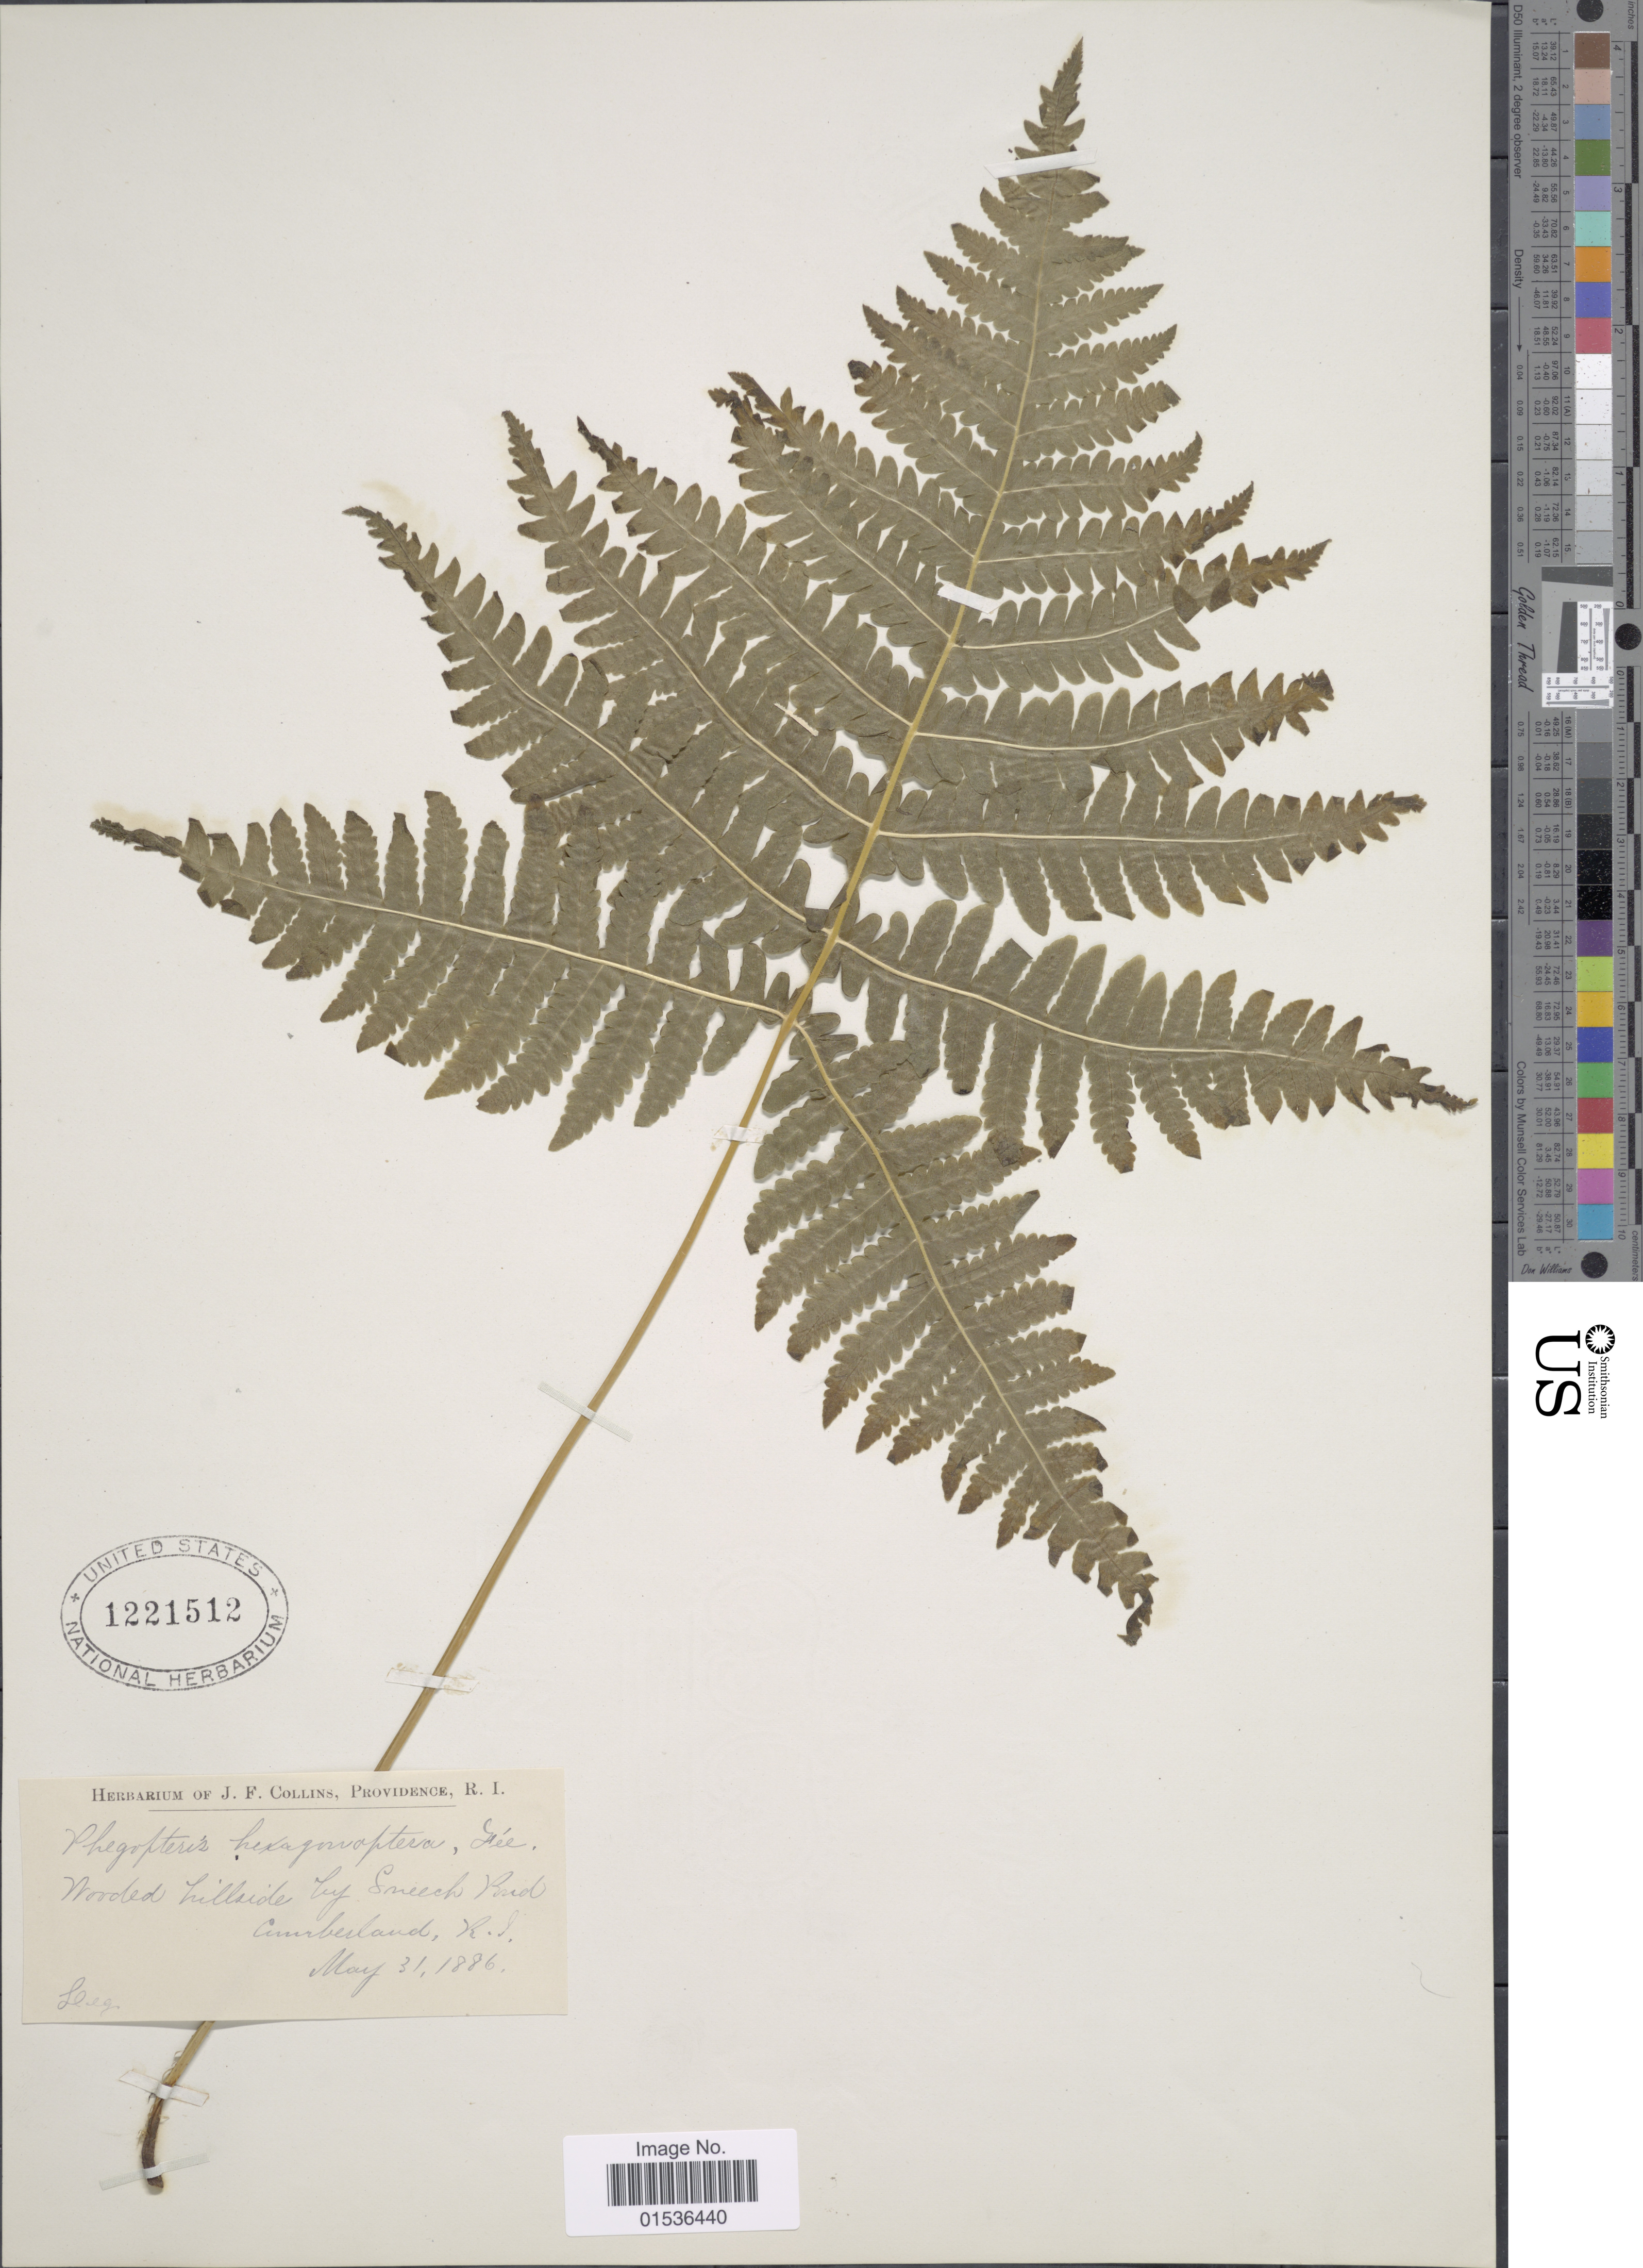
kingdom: Plantae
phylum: Tracheophyta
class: Polypodiopsida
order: Polypodiales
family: Thelypteridaceae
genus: Phegopteris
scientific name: Phegopteris hexagonoptera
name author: (Michx.) Fée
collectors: Collins, F. S. (herbarium)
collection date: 1886-05-31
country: United States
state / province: Rhode Island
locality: Wooded hillside by Sneech Pond , Cumberland, R. I.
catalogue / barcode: US 1221512